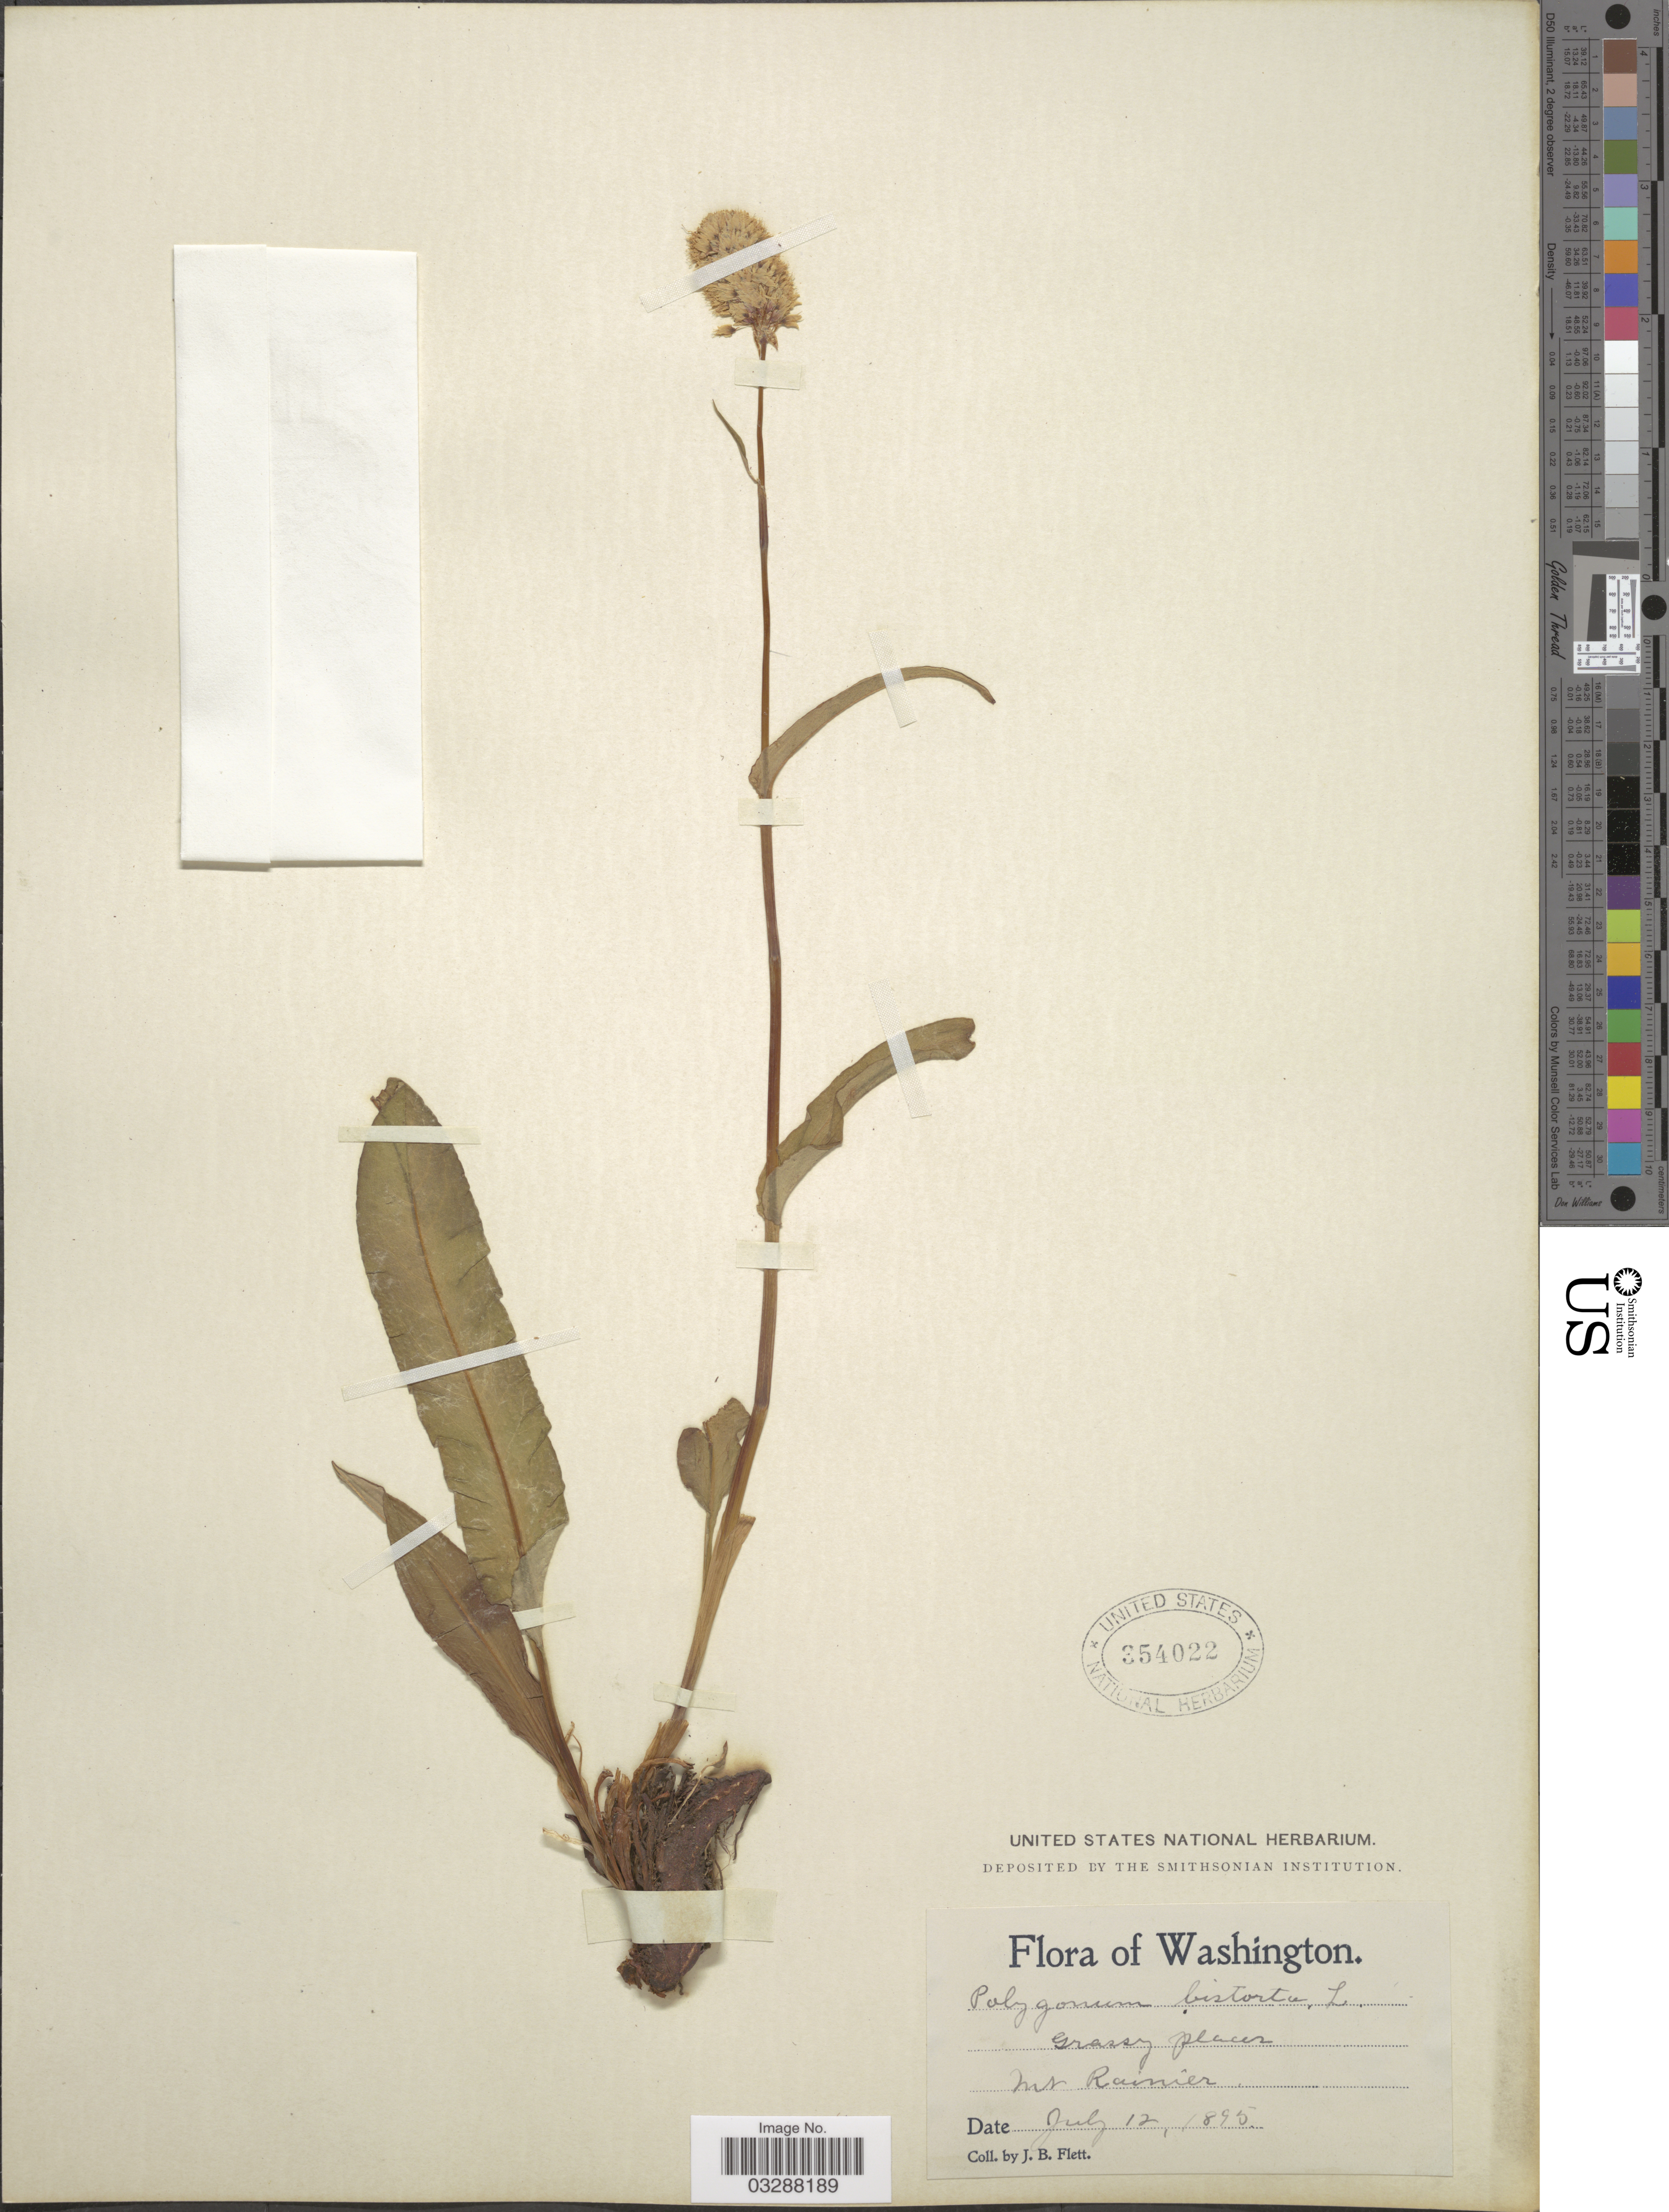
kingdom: Plantae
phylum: Tracheophyta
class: Magnoliopsida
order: Caryophyllales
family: Polygonaceae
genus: Bistorta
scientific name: Bistorta bistortoides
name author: (Pursh) Small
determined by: Strong, Mark T., (BOT), Smithsonian Institution - National Museum of Natural History (UNITED STATES)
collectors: J. Flett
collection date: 1895-07-12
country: United States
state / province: Washington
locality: Mt. Rainier.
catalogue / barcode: US 354022